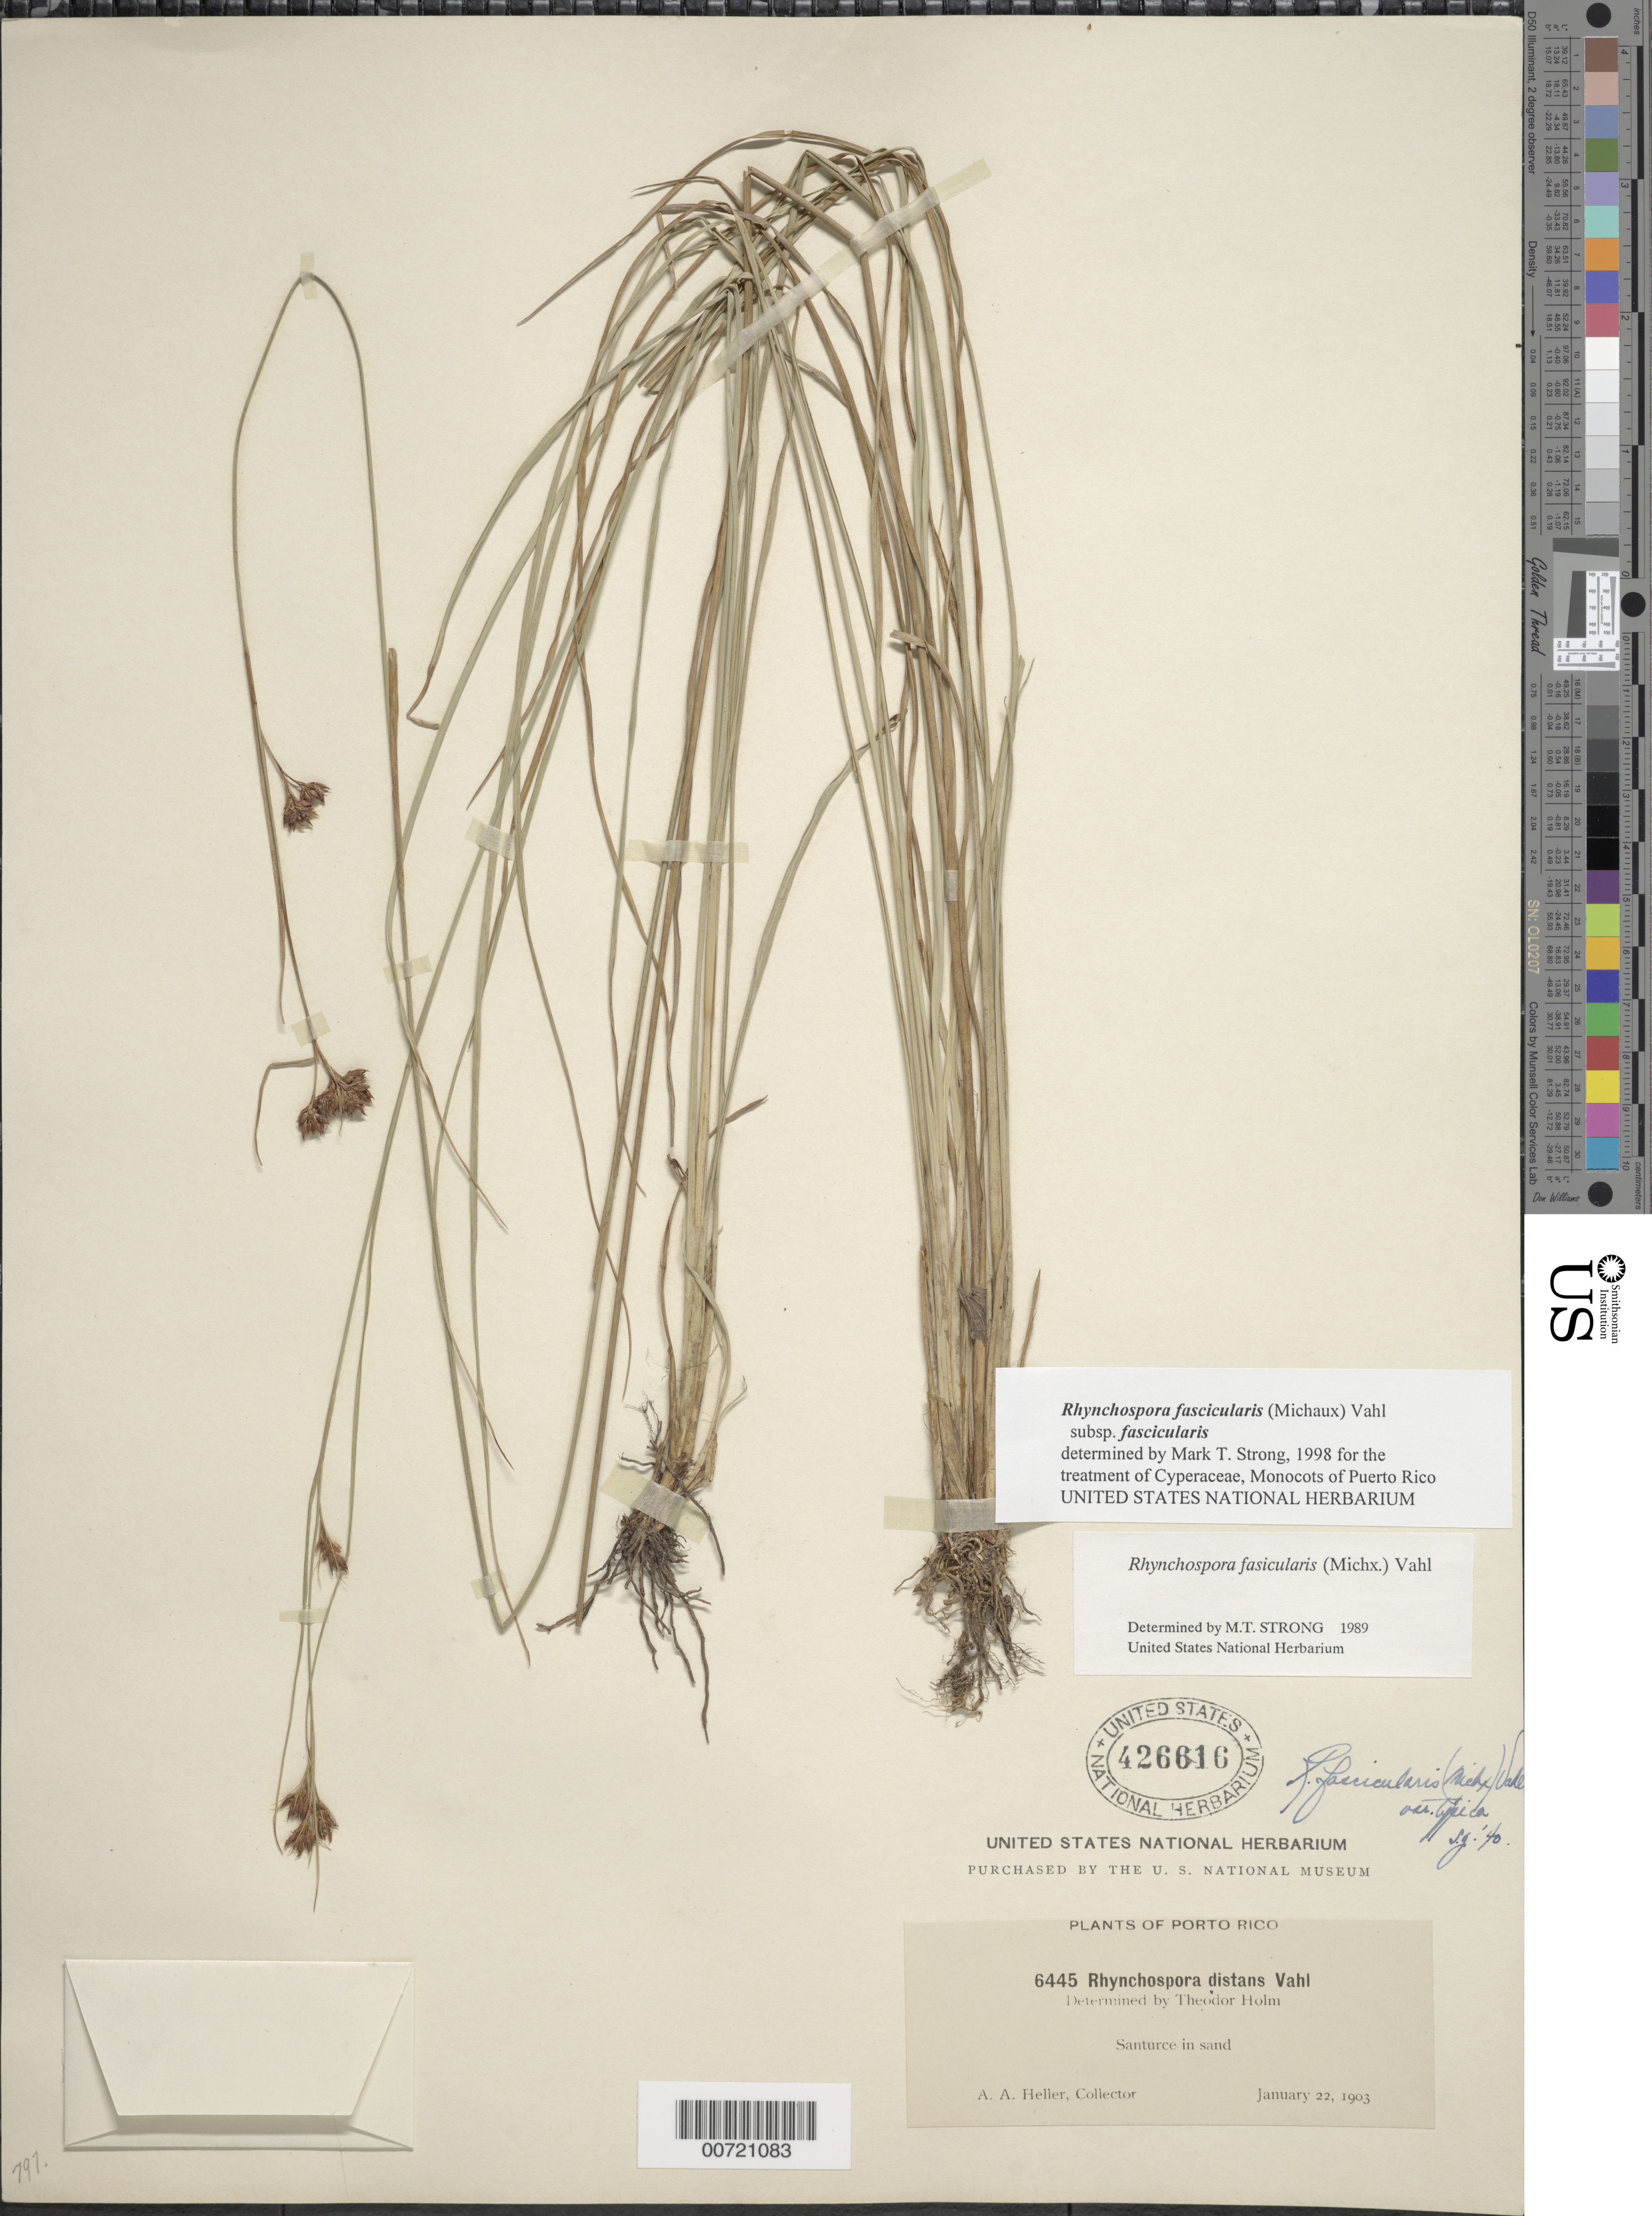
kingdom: Plantae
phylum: Tracheophyta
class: Liliopsida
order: Poales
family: Cyperaceae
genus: Rhynchospora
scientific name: Rhynchospora fascicularis subsp. fascicularis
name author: (Michx.) Vahl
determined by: Strong, M. T., (US), Smithsonian Institution - National Museum of Natural History (UNITED STATES)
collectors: A. A. Heller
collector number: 6445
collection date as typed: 22 Jan 1903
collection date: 1903-01-22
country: Puerto Rico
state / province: San Juan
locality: Santurce.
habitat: In sand.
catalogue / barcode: US 426616